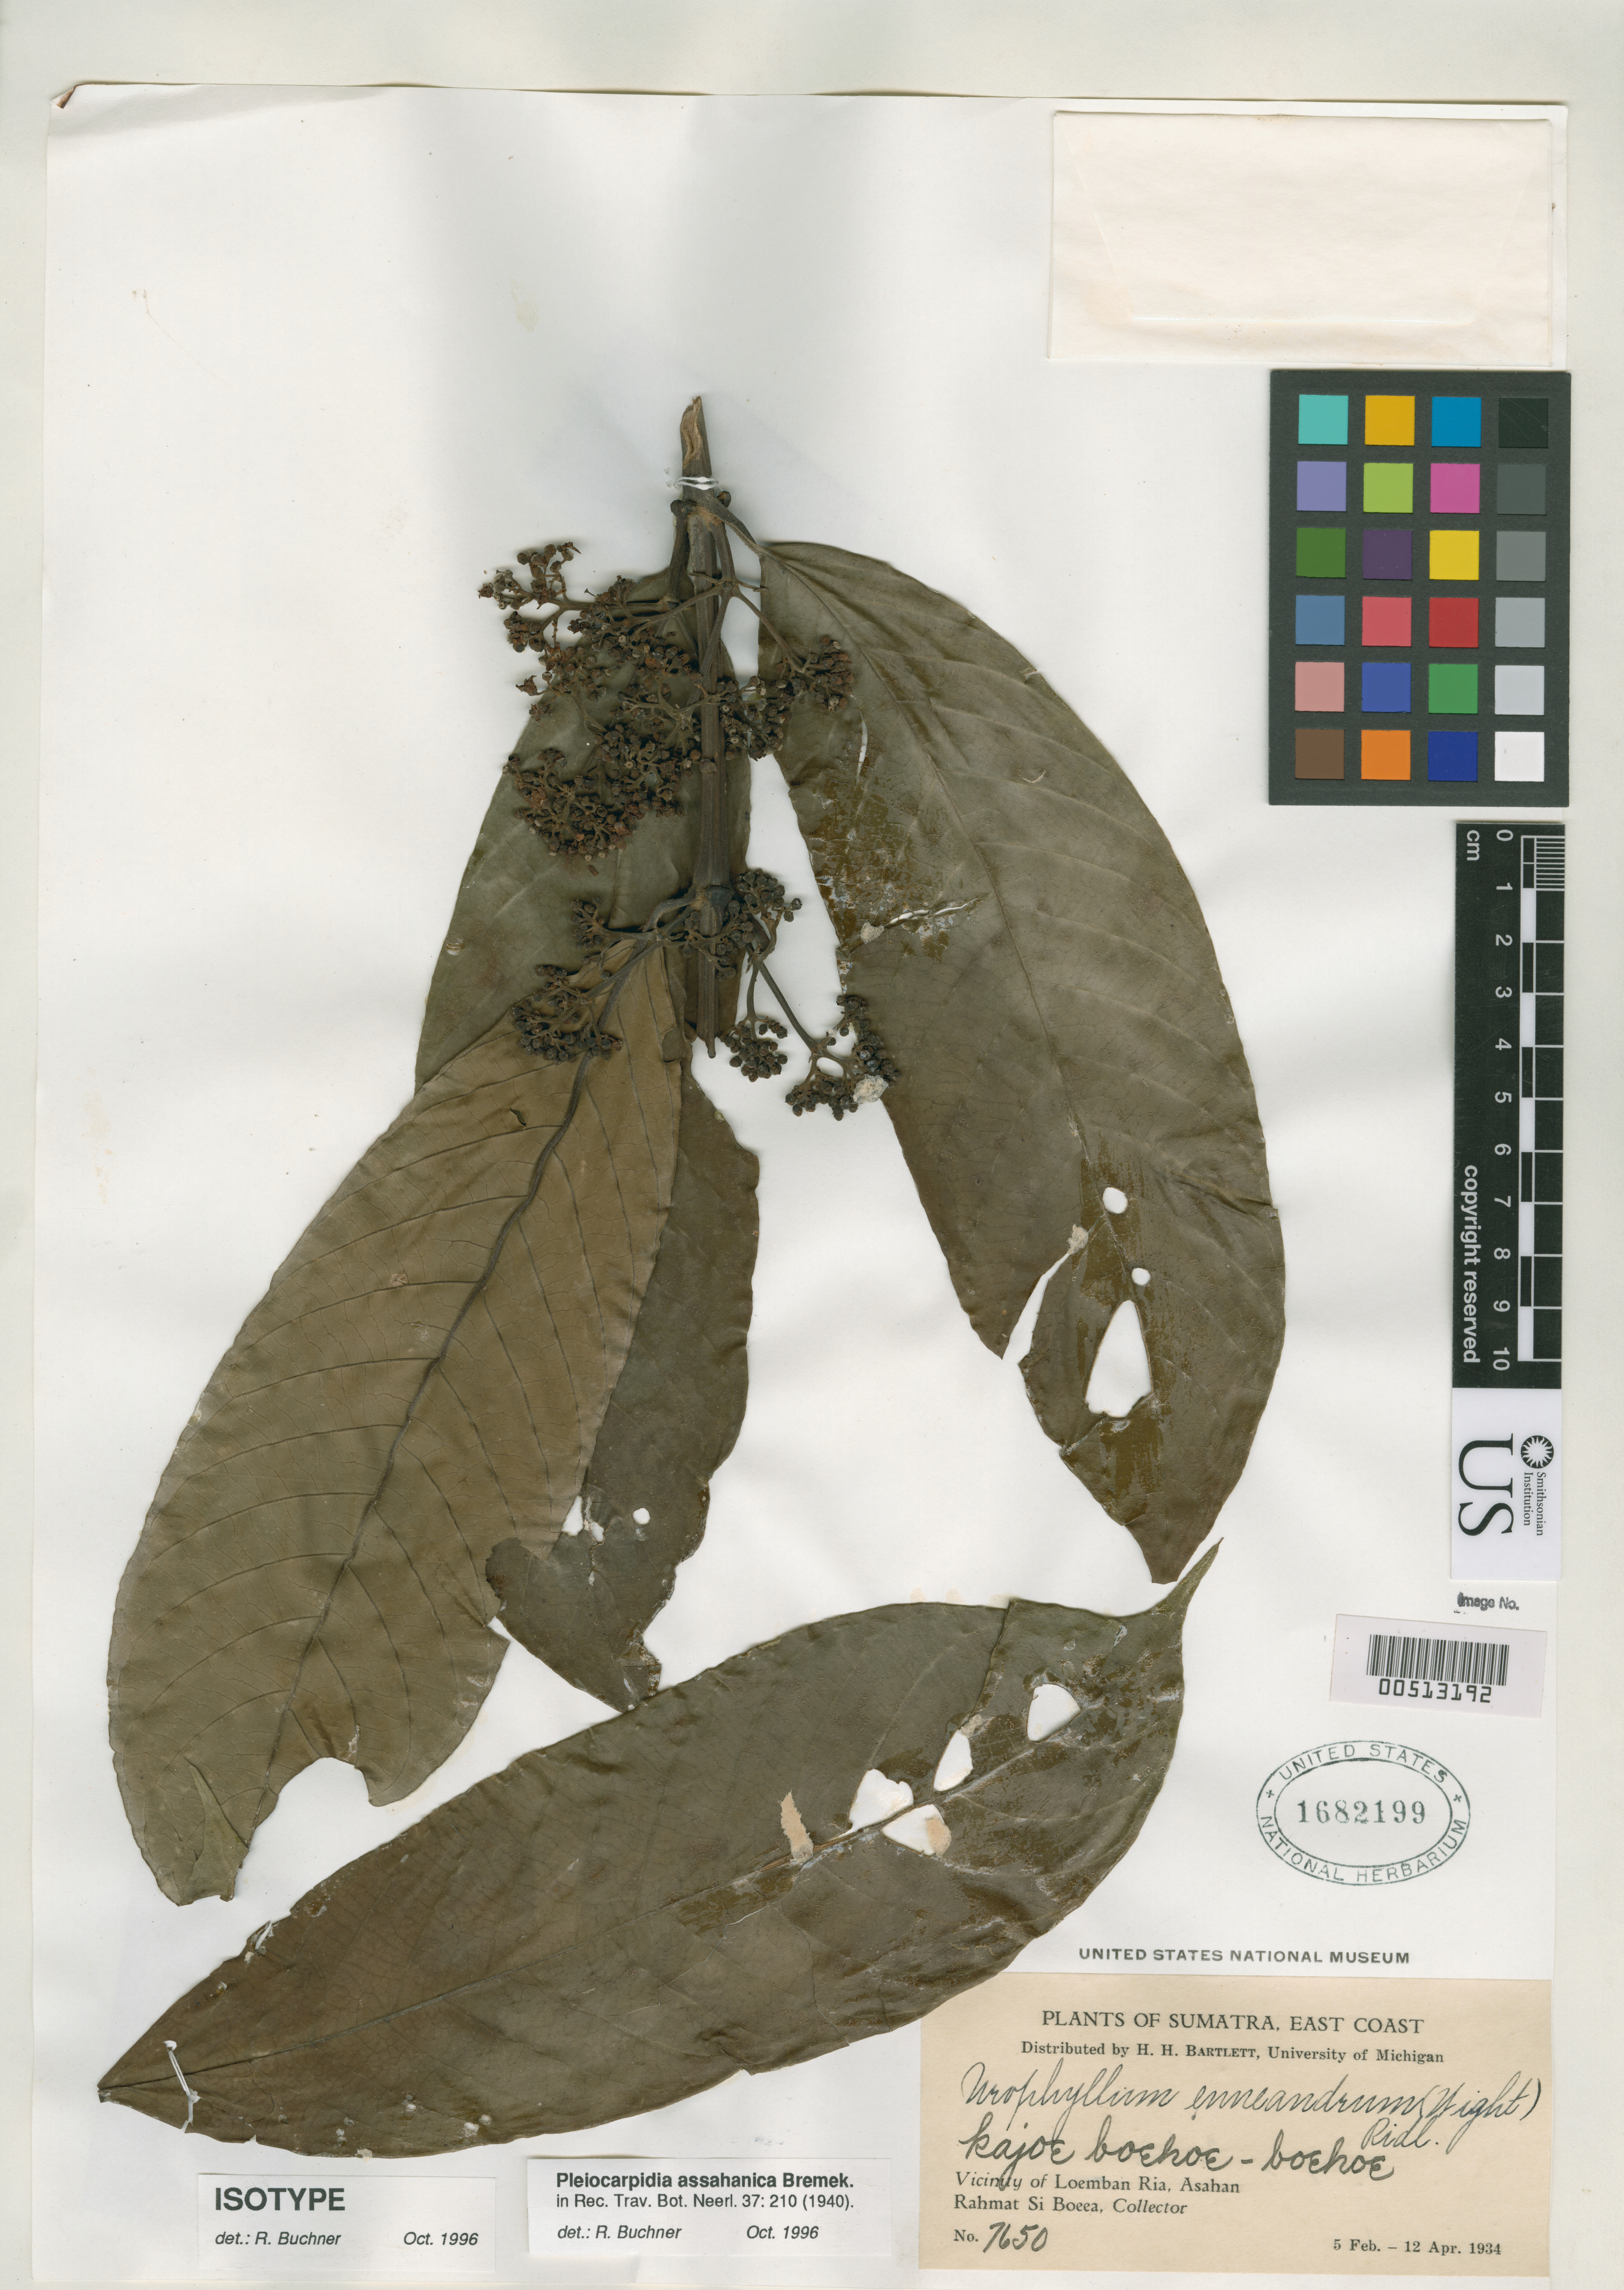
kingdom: Plantae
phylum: Tracheophyta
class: Magnoliopsida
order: Gentianales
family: Rubiaceae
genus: Pleiocarpidia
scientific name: Pleiocarpidia assahanica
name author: Bremek.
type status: Isotype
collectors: Rahmat Si Boeea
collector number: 7650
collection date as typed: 05 Feb 1934 to 12 Apr 1934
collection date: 1934-02-05/1934-04-12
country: Indonesia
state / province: Sumatra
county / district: Sumatera Utara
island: Sumatra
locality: Vicinity of Loemban Rio, Asahan.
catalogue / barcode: US 1682199